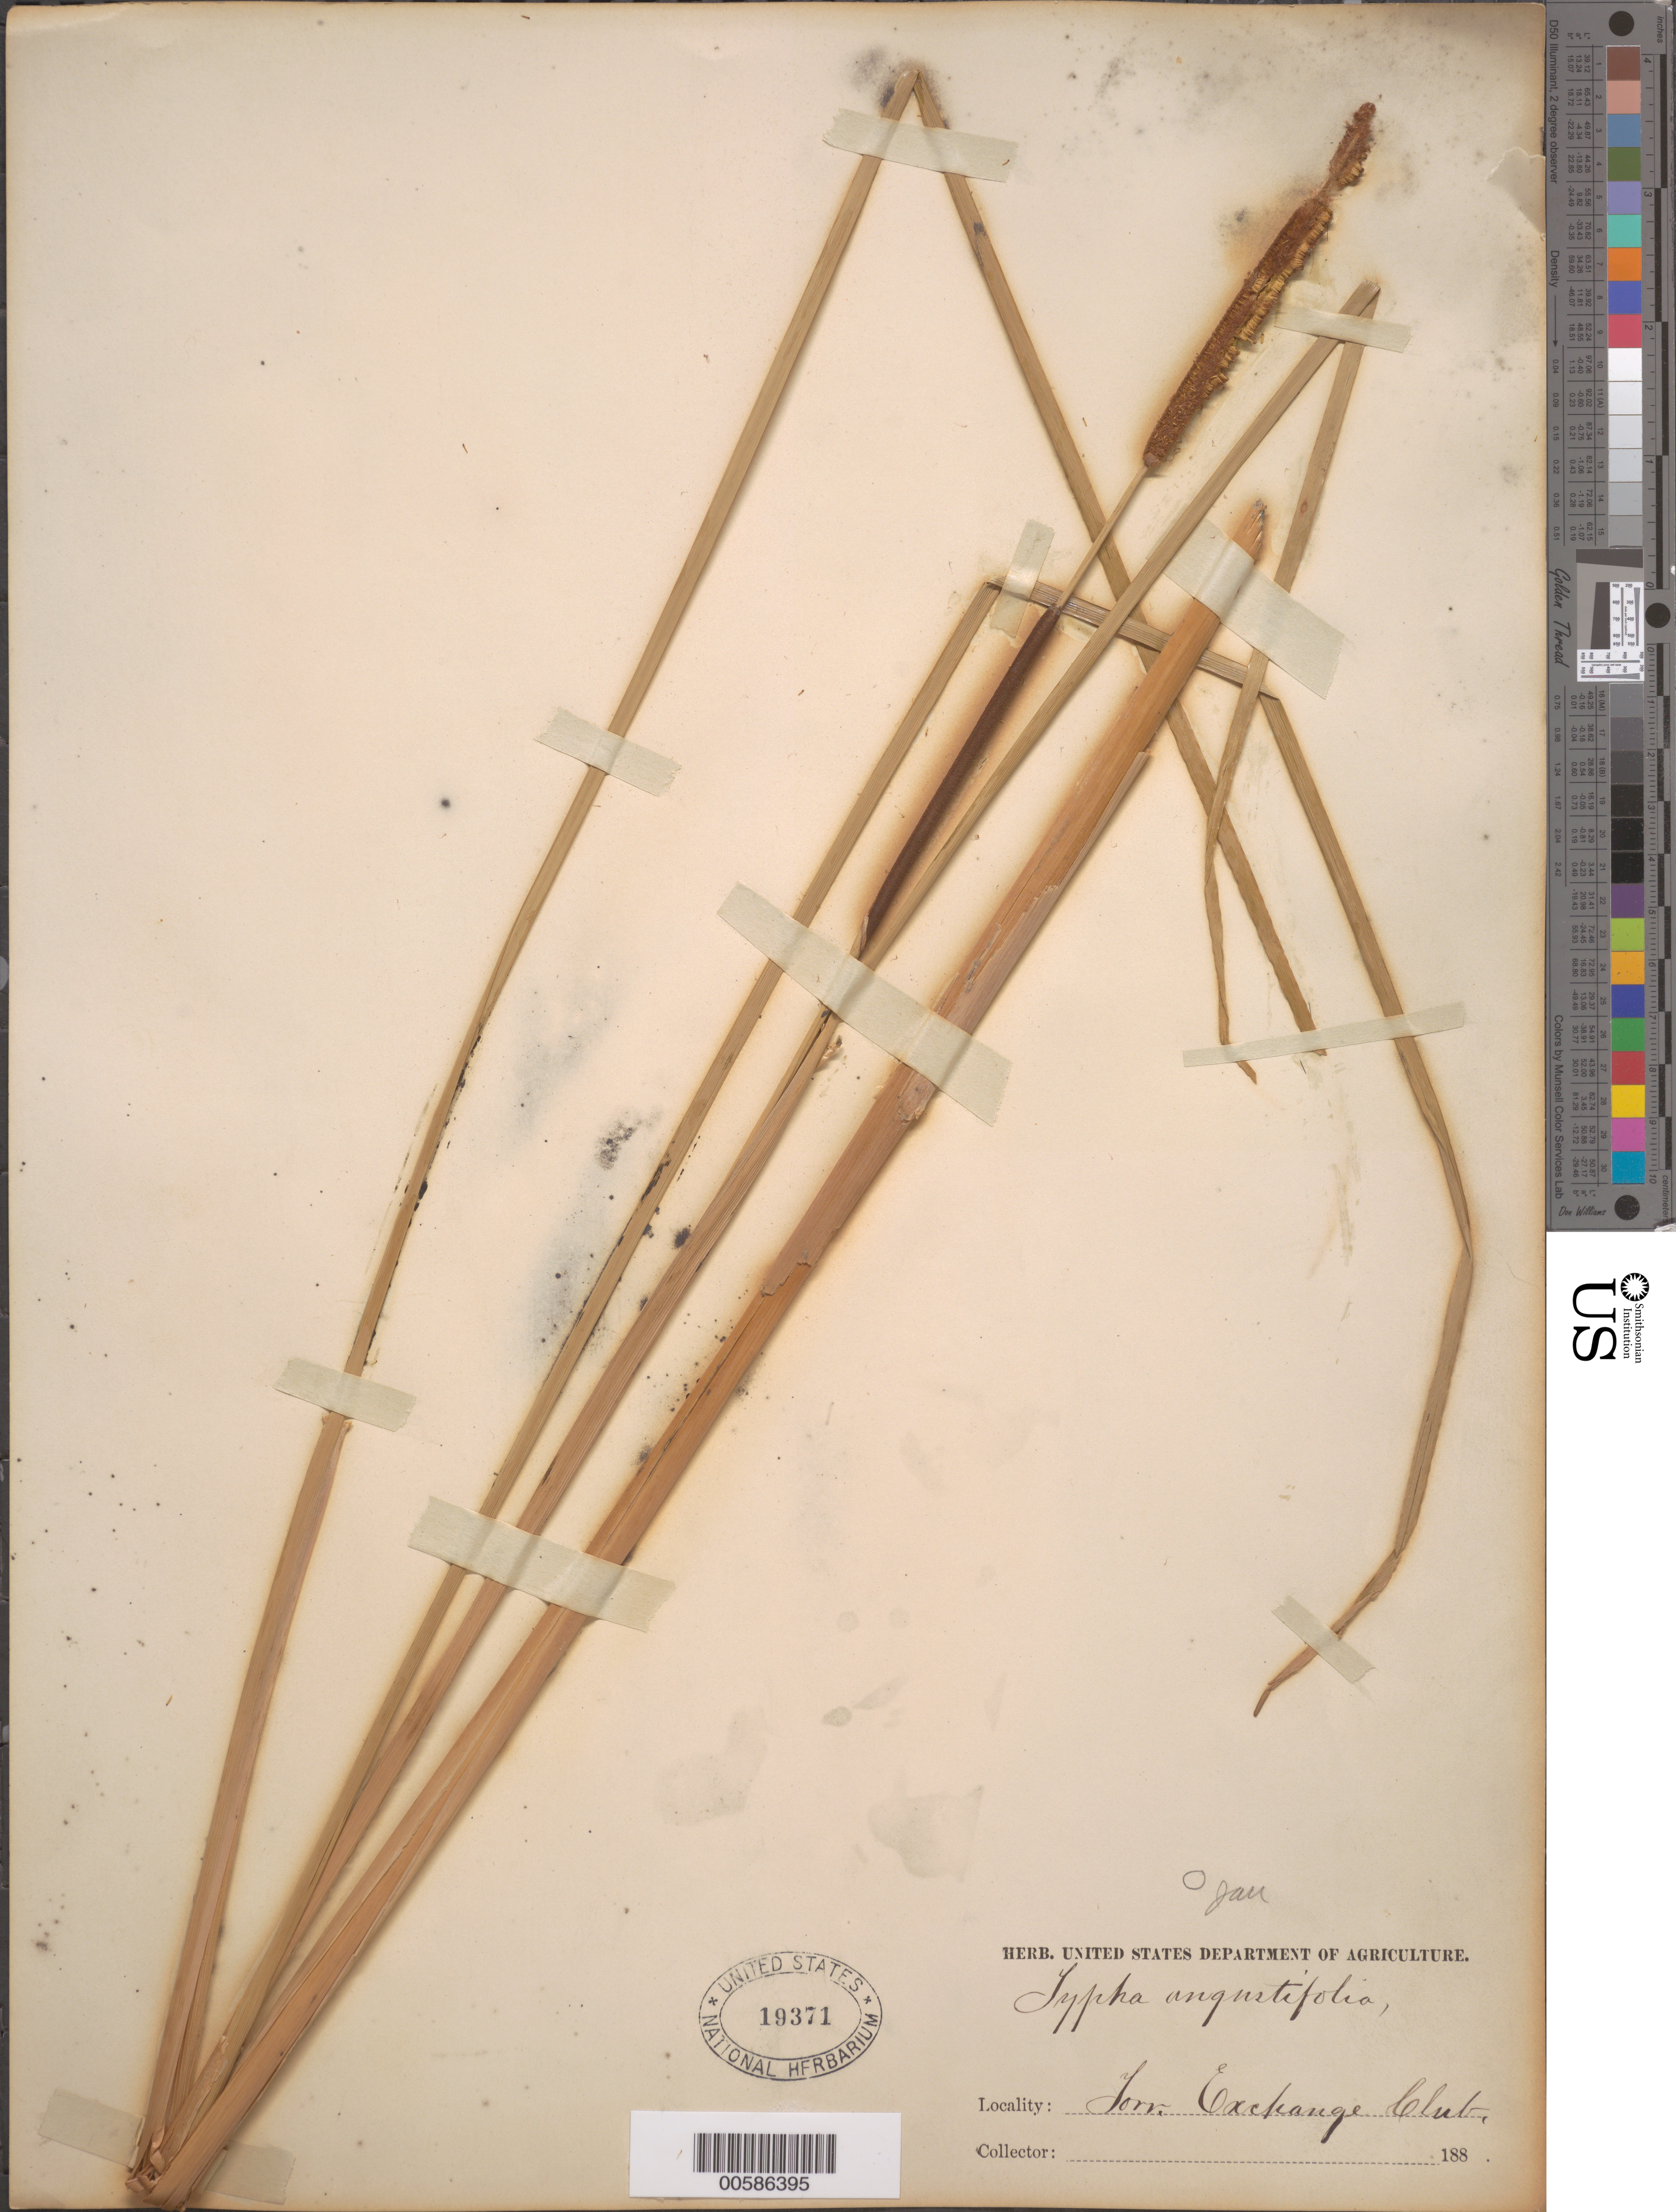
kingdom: Plantae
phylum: Tracheophyta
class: Liliopsida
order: Poales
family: Typhaceae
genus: Typha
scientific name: Typha angustifolia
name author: L.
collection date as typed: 188-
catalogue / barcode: US 19371